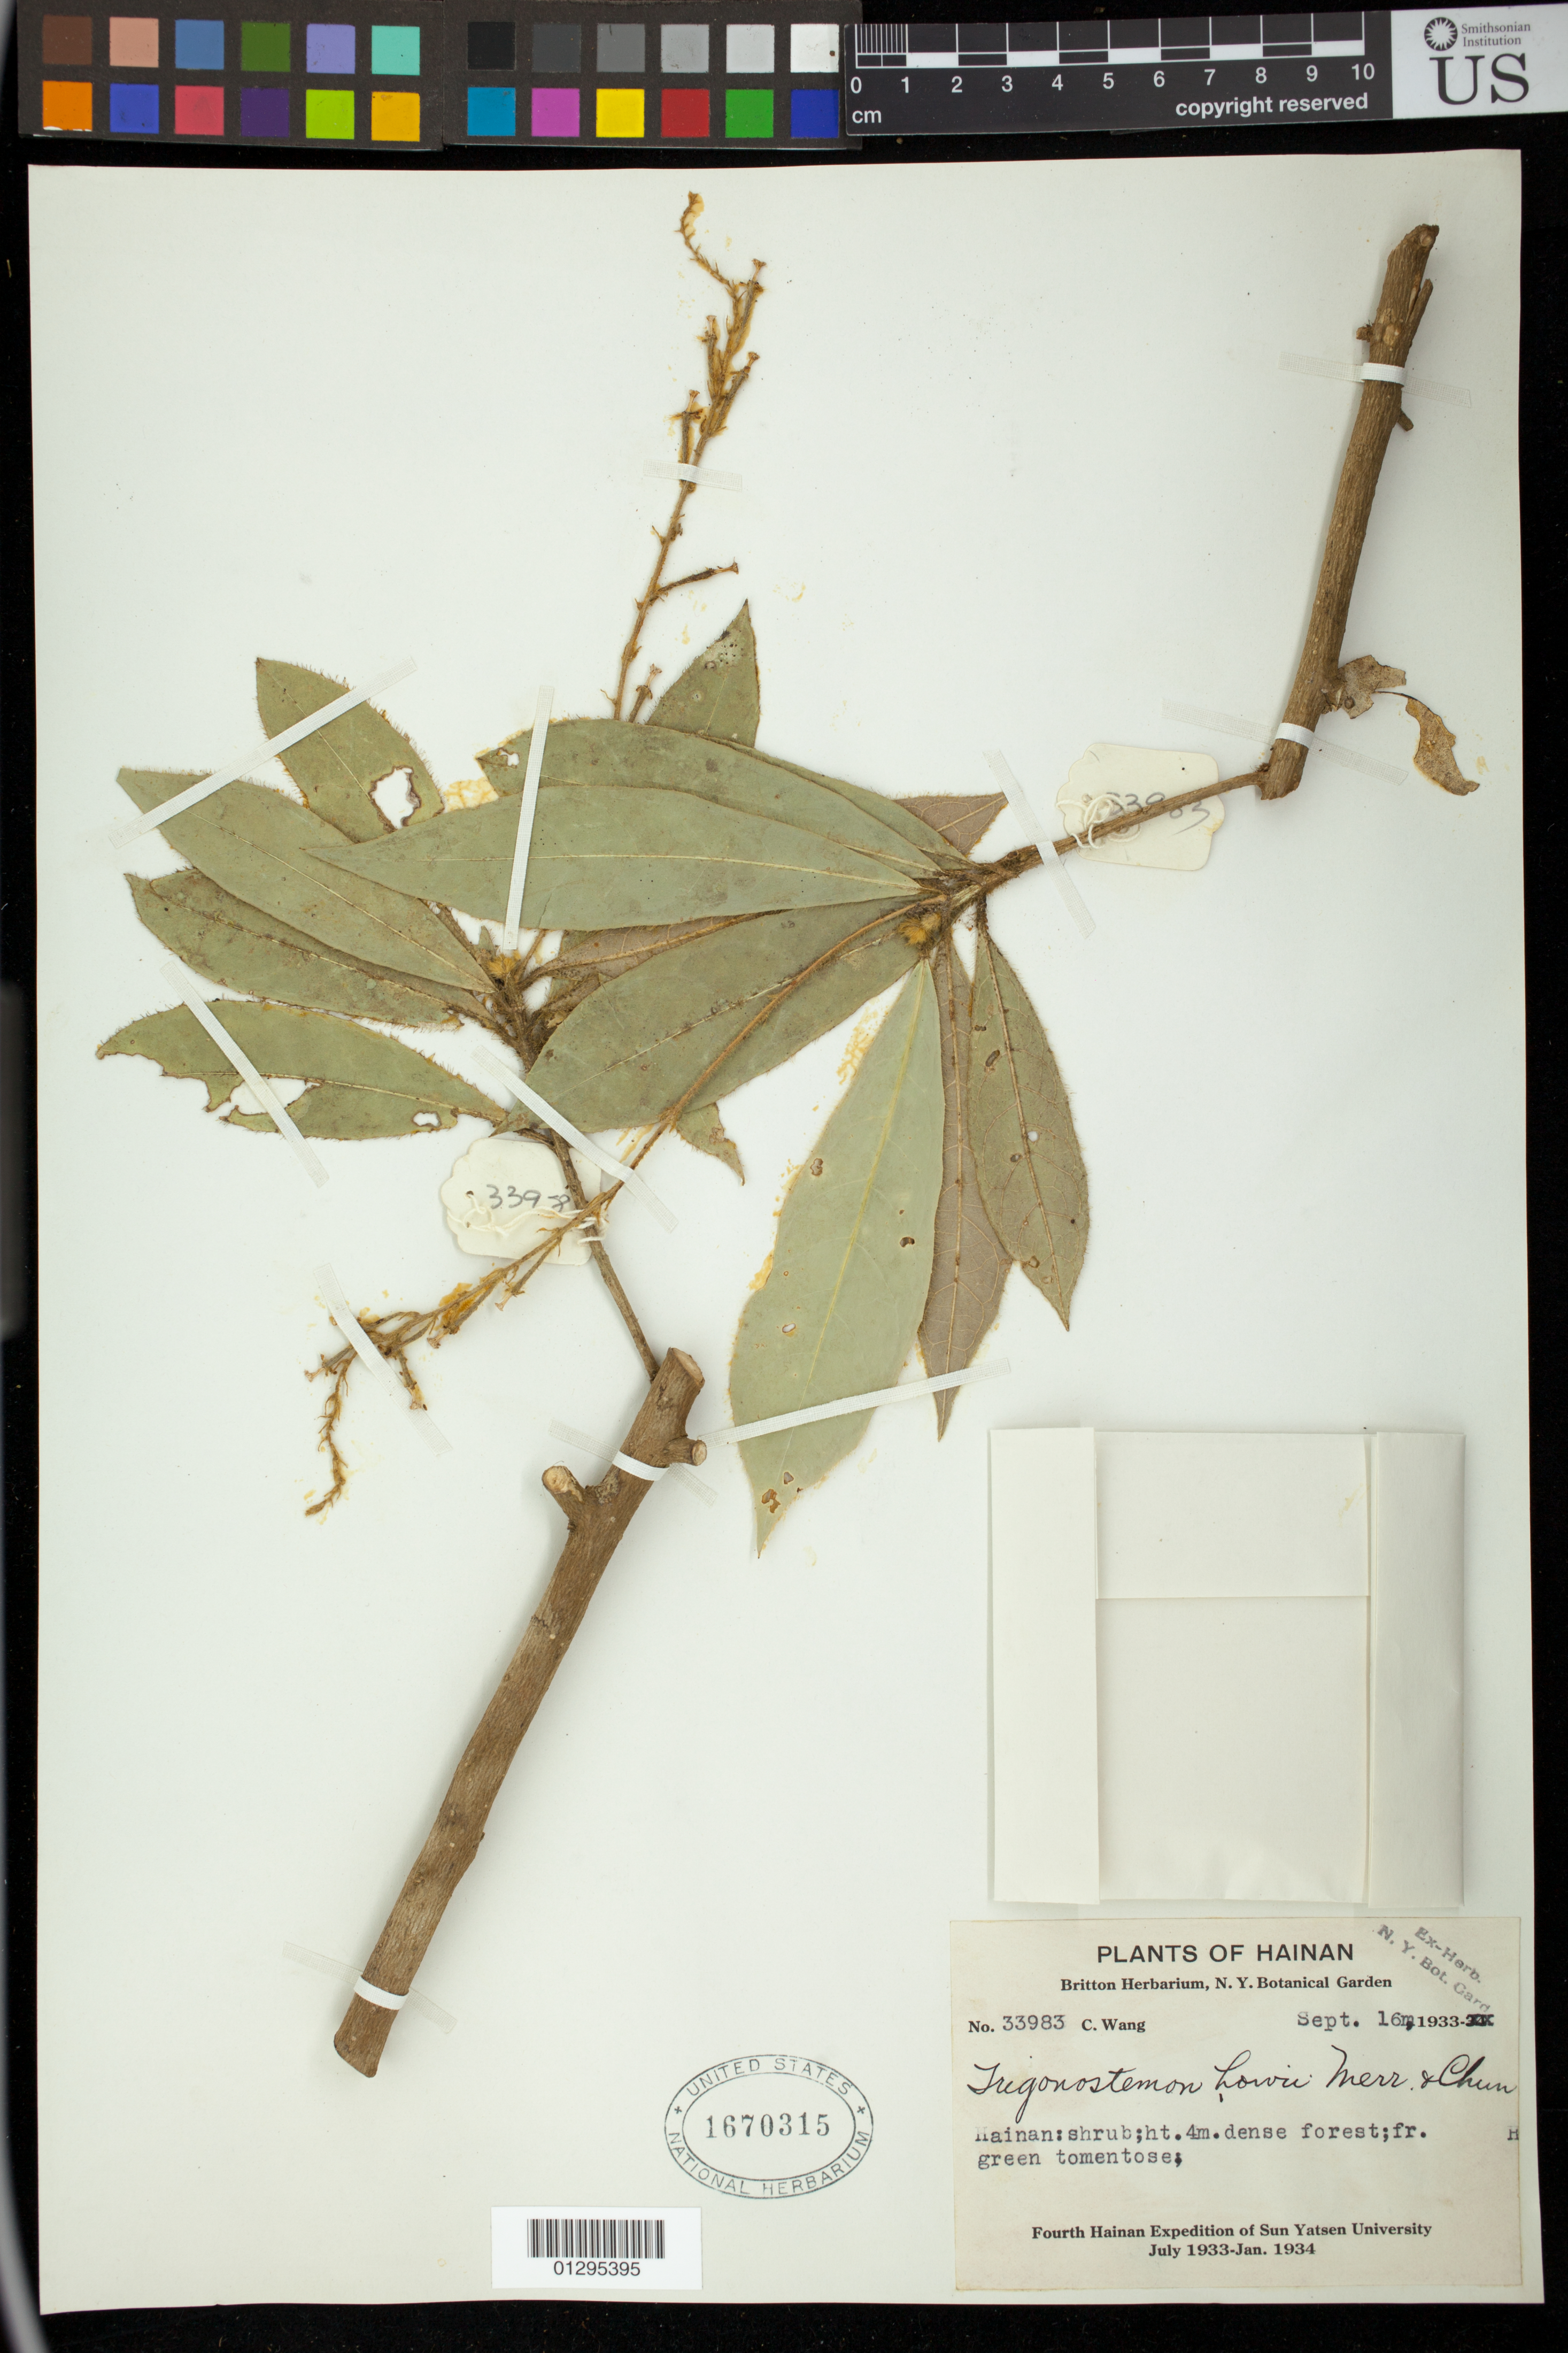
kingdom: Plantae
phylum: Tracheophyta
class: Magnoliopsida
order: Malpighiales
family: Euphorbiaceae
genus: Trigonostemon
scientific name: Trigonostemon howii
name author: Merr. & Chun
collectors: C. Wang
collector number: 33983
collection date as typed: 16 Sep 1933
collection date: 1933-09-16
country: China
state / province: Hainan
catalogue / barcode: US 1670315